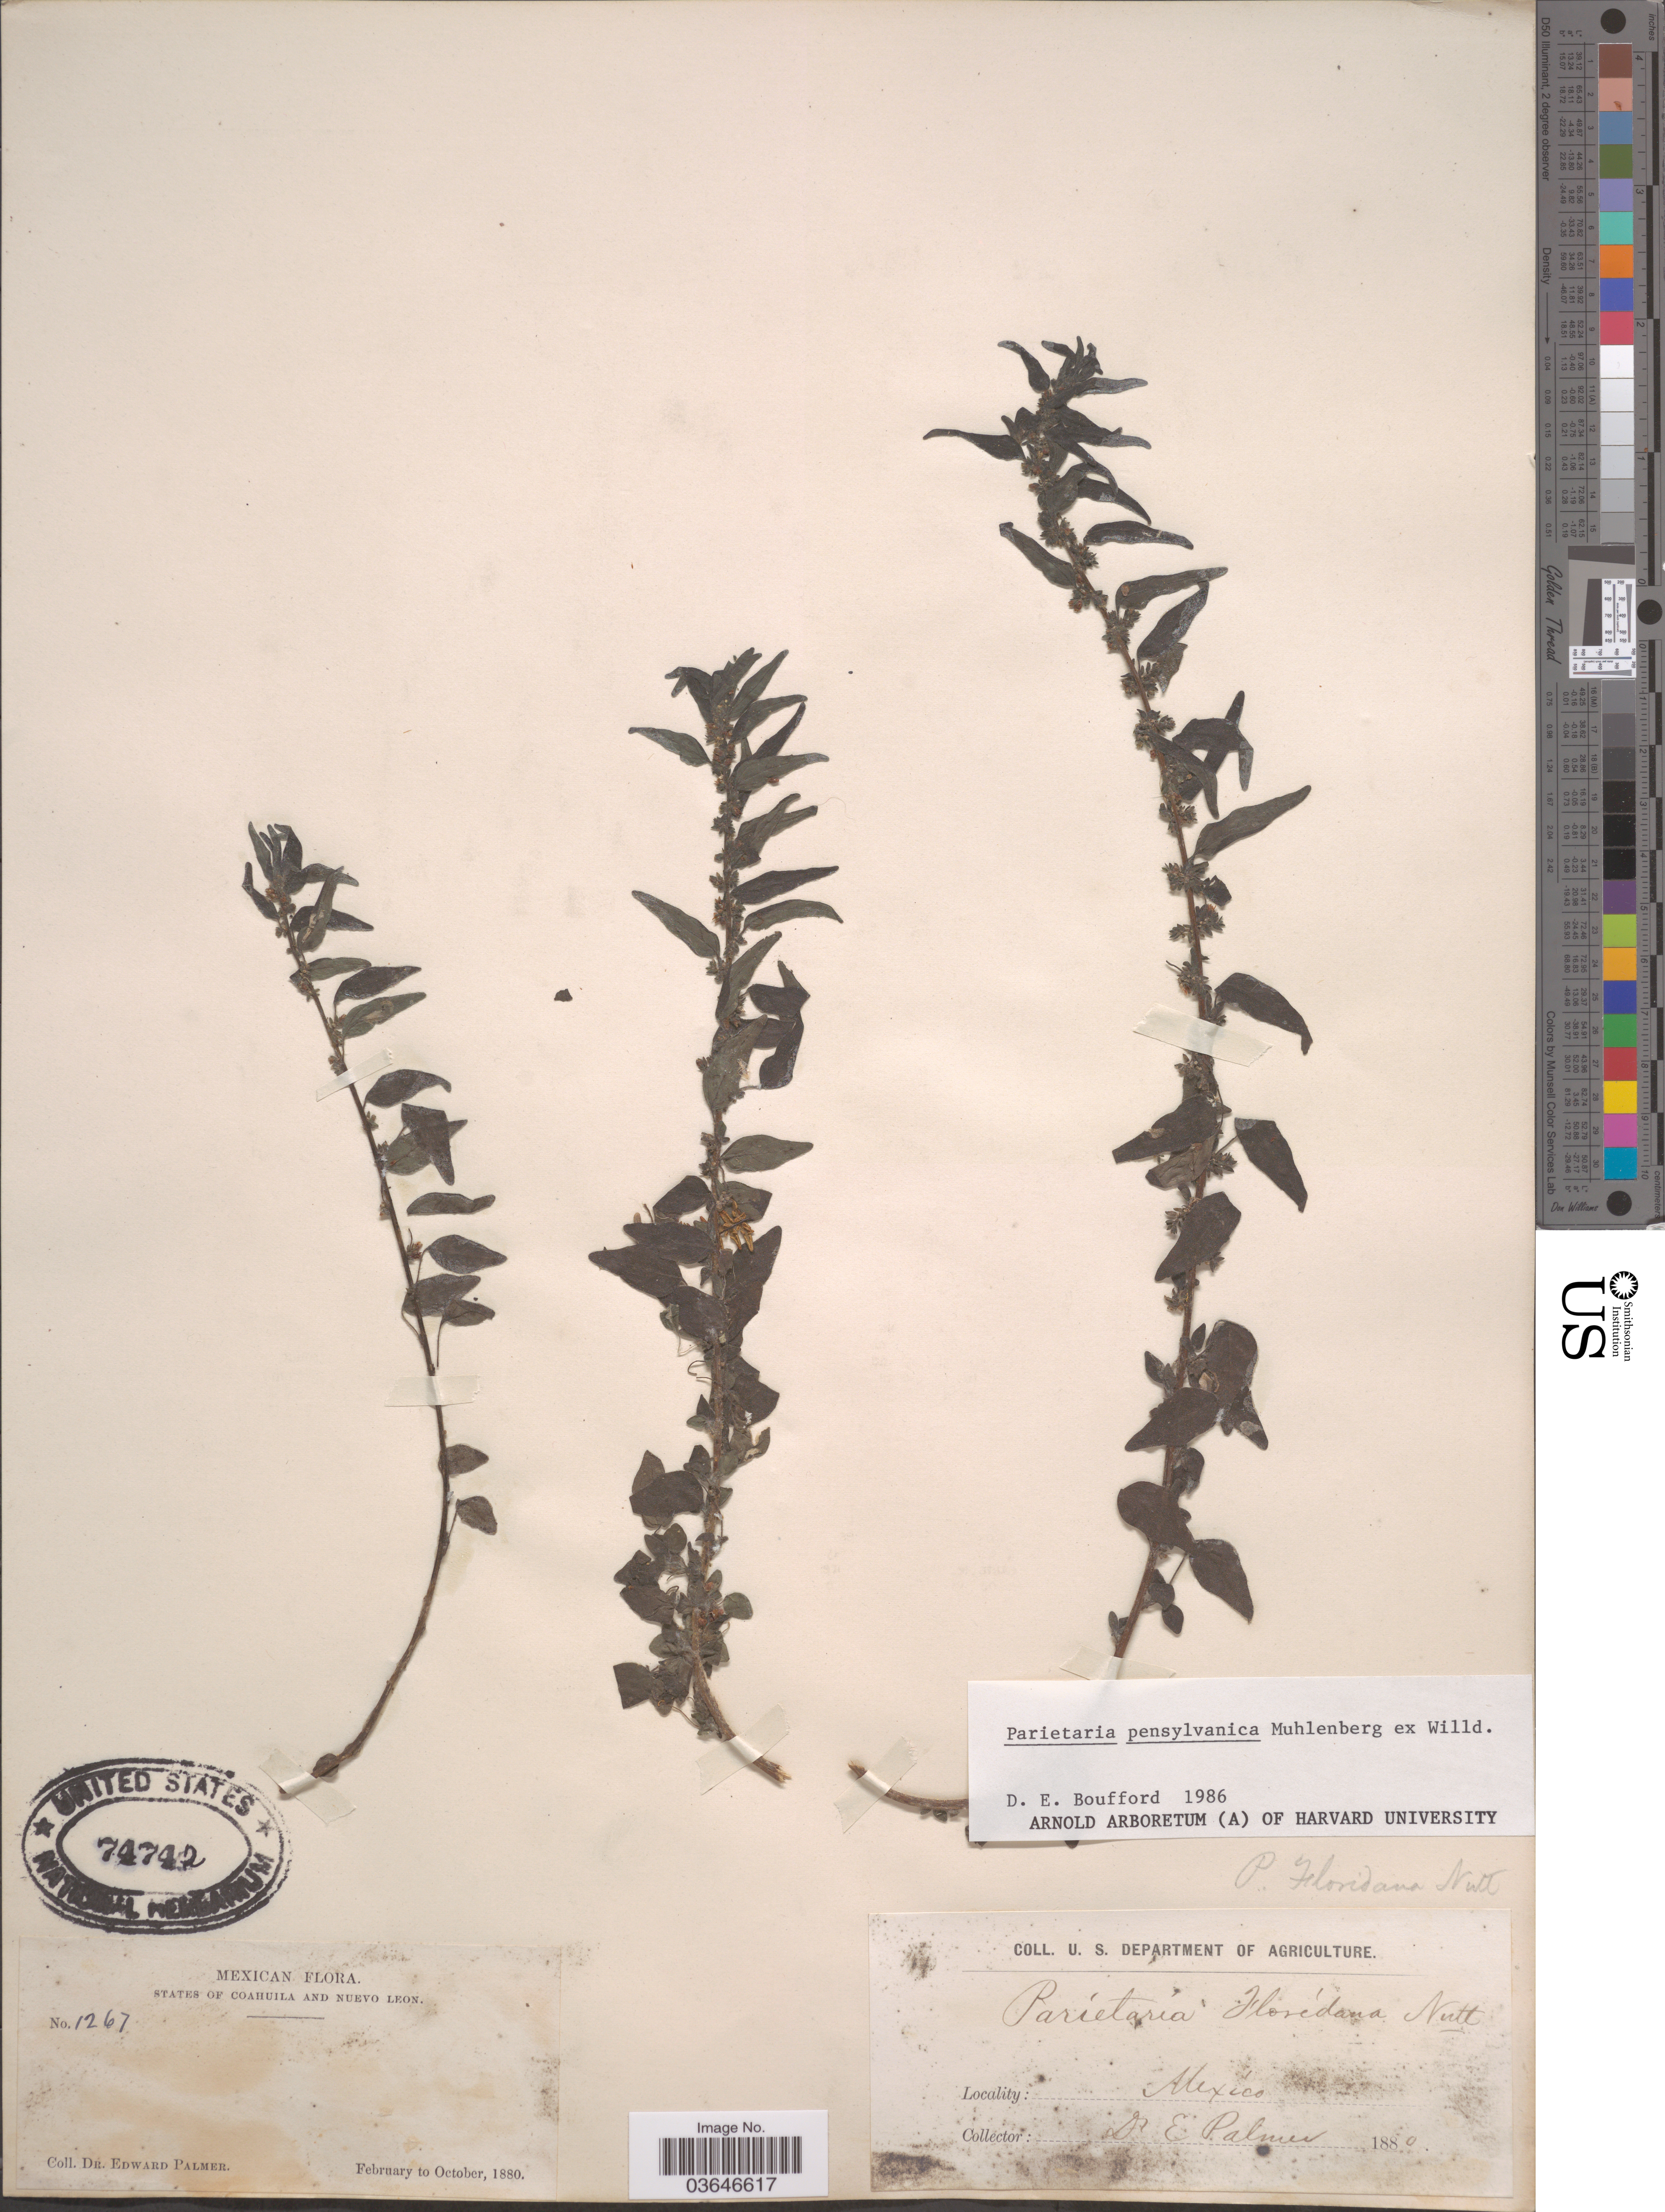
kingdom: Plantae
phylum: Tracheophyta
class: Magnoliopsida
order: Rosales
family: Urticaceae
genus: Parietaria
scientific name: Parietaria pensylvanica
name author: Muhl. ex Willd.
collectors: E. Palmer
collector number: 1267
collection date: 1880-02/1880-10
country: Mexico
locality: States of Coahuila and Nuevo Leon.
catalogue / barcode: US 74742